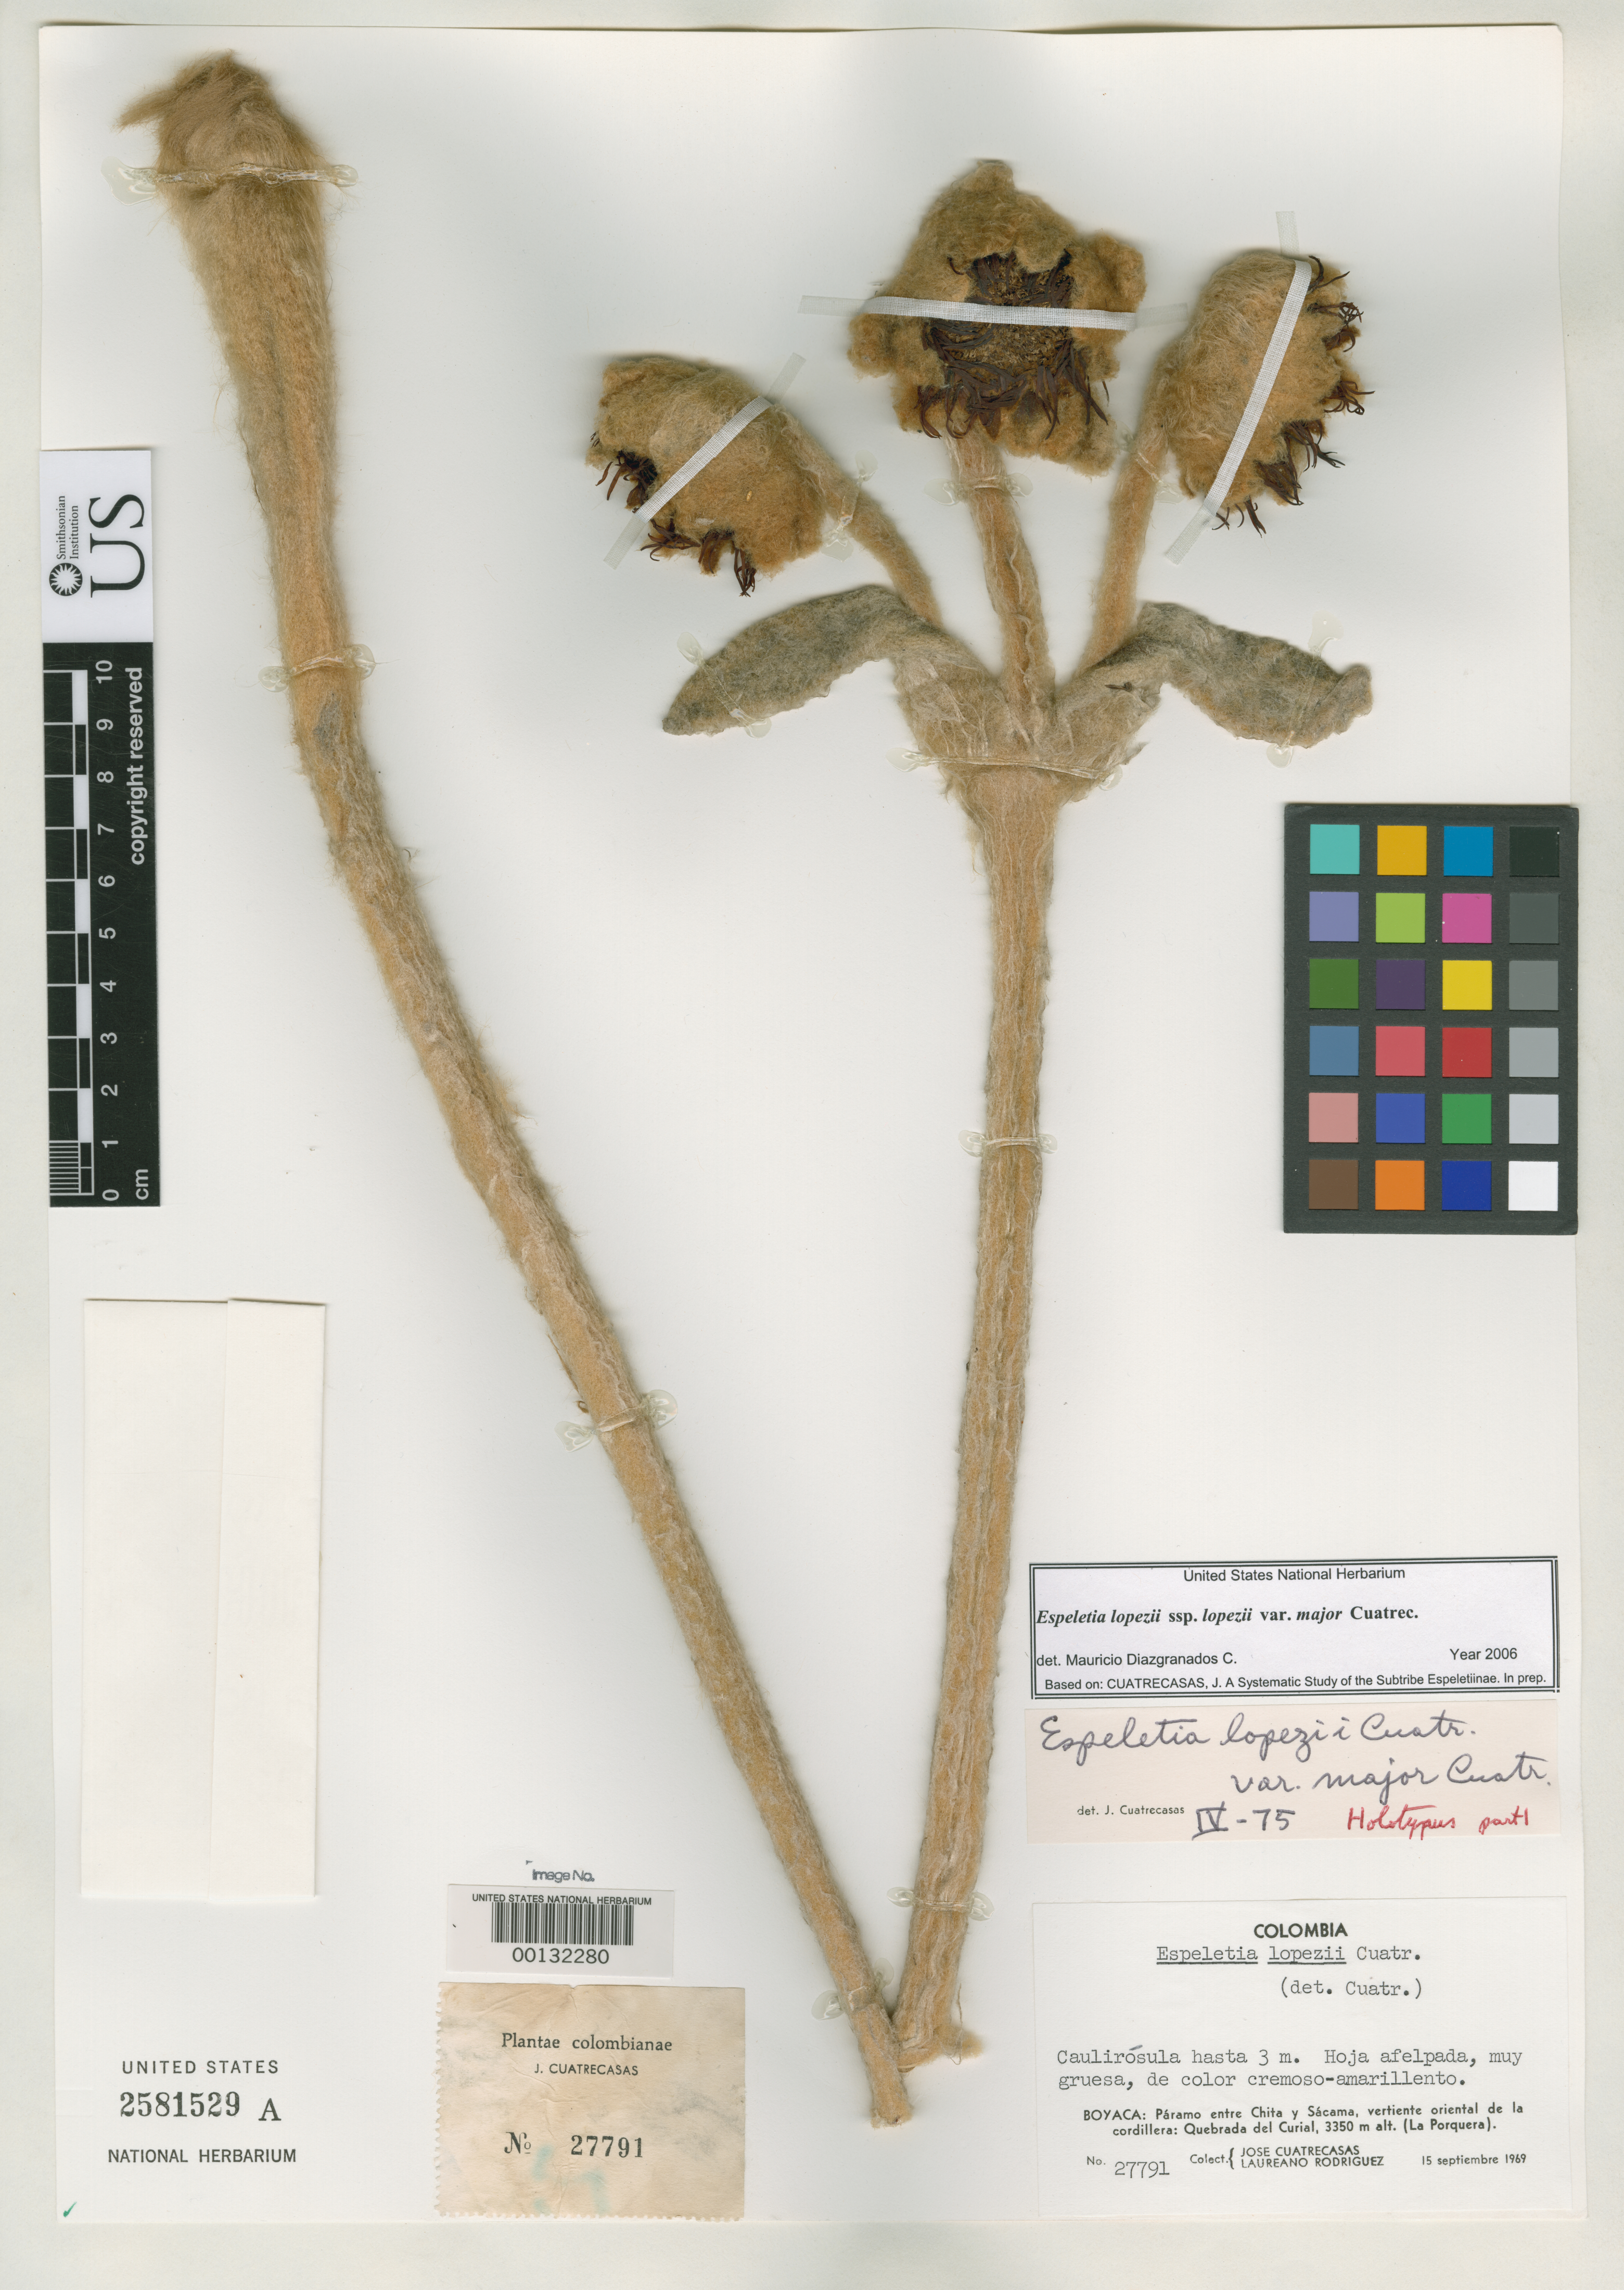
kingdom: Plantae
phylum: Tracheophyta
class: Magnoliopsida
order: Asterales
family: Asteraceae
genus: Espeletia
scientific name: Espeletia lopezii var. major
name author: Cuatrec.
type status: Holotype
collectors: J. Cuatrecasas & L. Rodriguez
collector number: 27791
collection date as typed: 15 Sep 1969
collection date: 1969-09-15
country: Colombia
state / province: Boyacá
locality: Páramo entre Chita & Sacama, Vertiente Oriental de la Cordillera, Quebrada del Curial, La Porquera. [Upland between Chita & Sacama, eastern slope of the mountain range, Quebrada del Curial, La Porquera.]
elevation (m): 3350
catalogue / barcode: US 2581529A